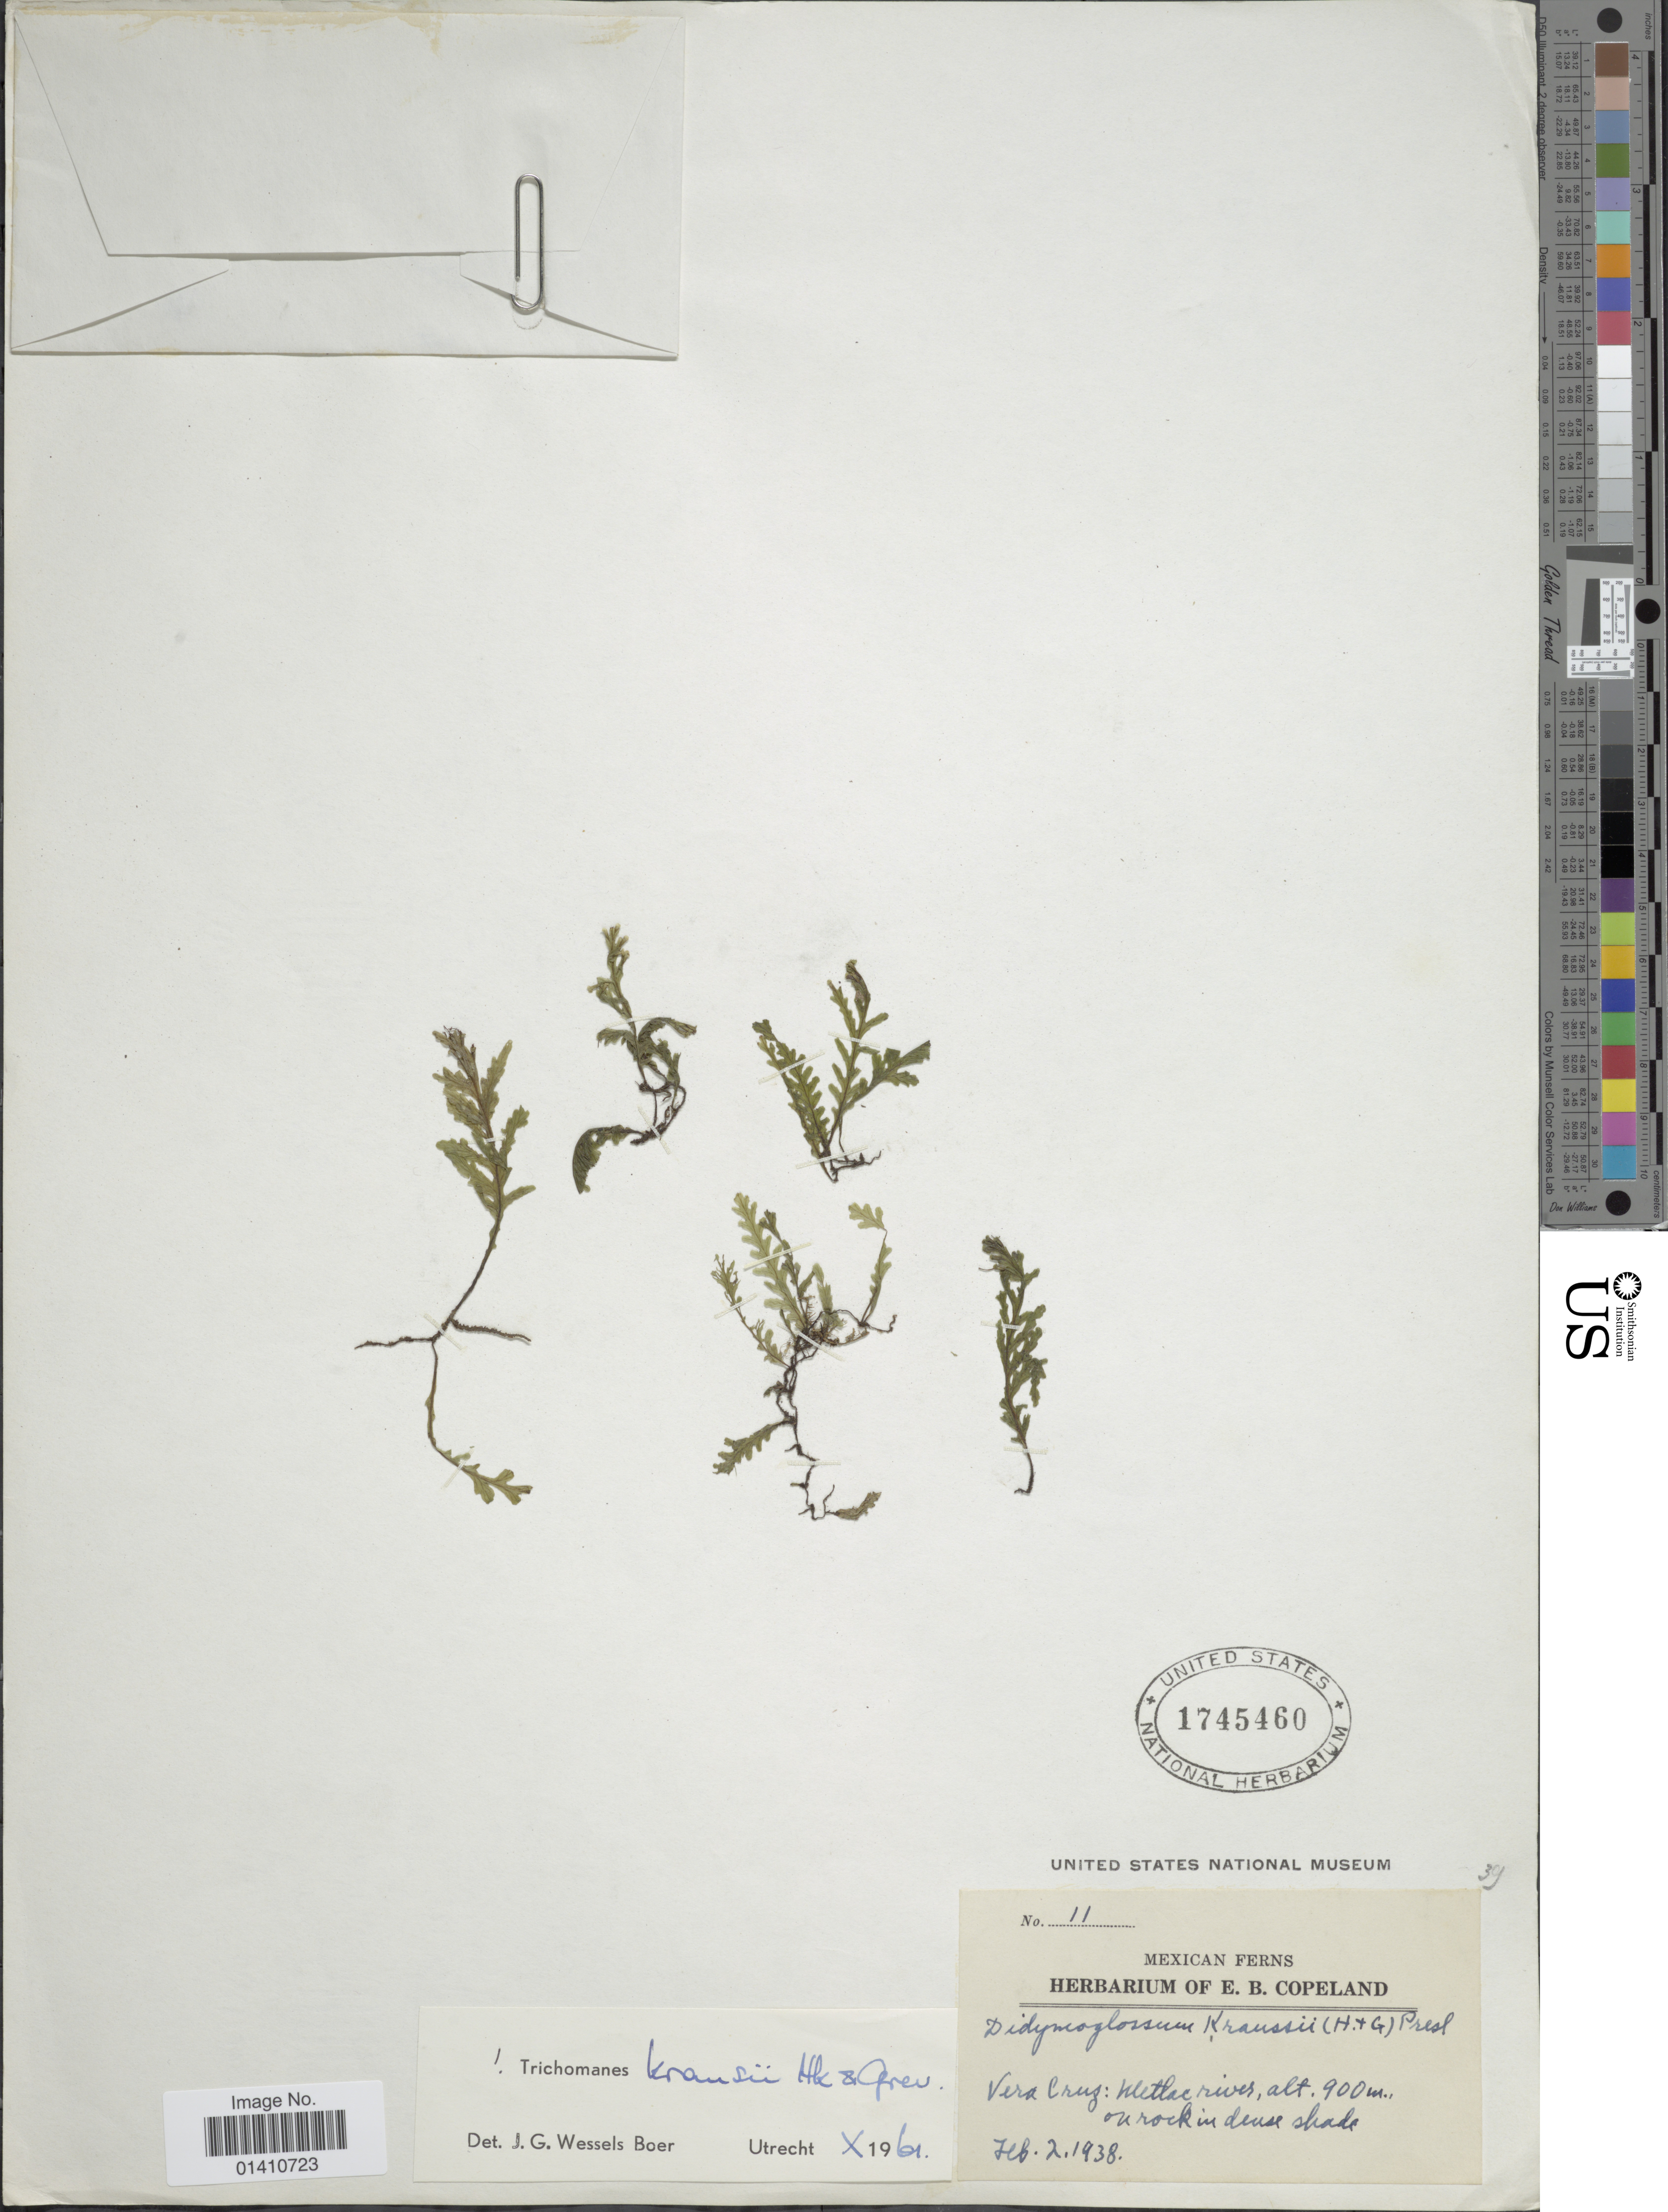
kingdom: Plantae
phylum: Tracheophyta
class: Polypodiopsida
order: Hymenophyllales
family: Hymenophyllaceae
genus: Didymoglossum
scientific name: Didymoglossum kraussii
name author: (Hook. & Grev.) C. Presl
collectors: E. B. Copeland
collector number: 11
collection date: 1938-02-02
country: Mexico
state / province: Veracruz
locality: Metlac river, on rock in dense shade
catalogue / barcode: US 1745460